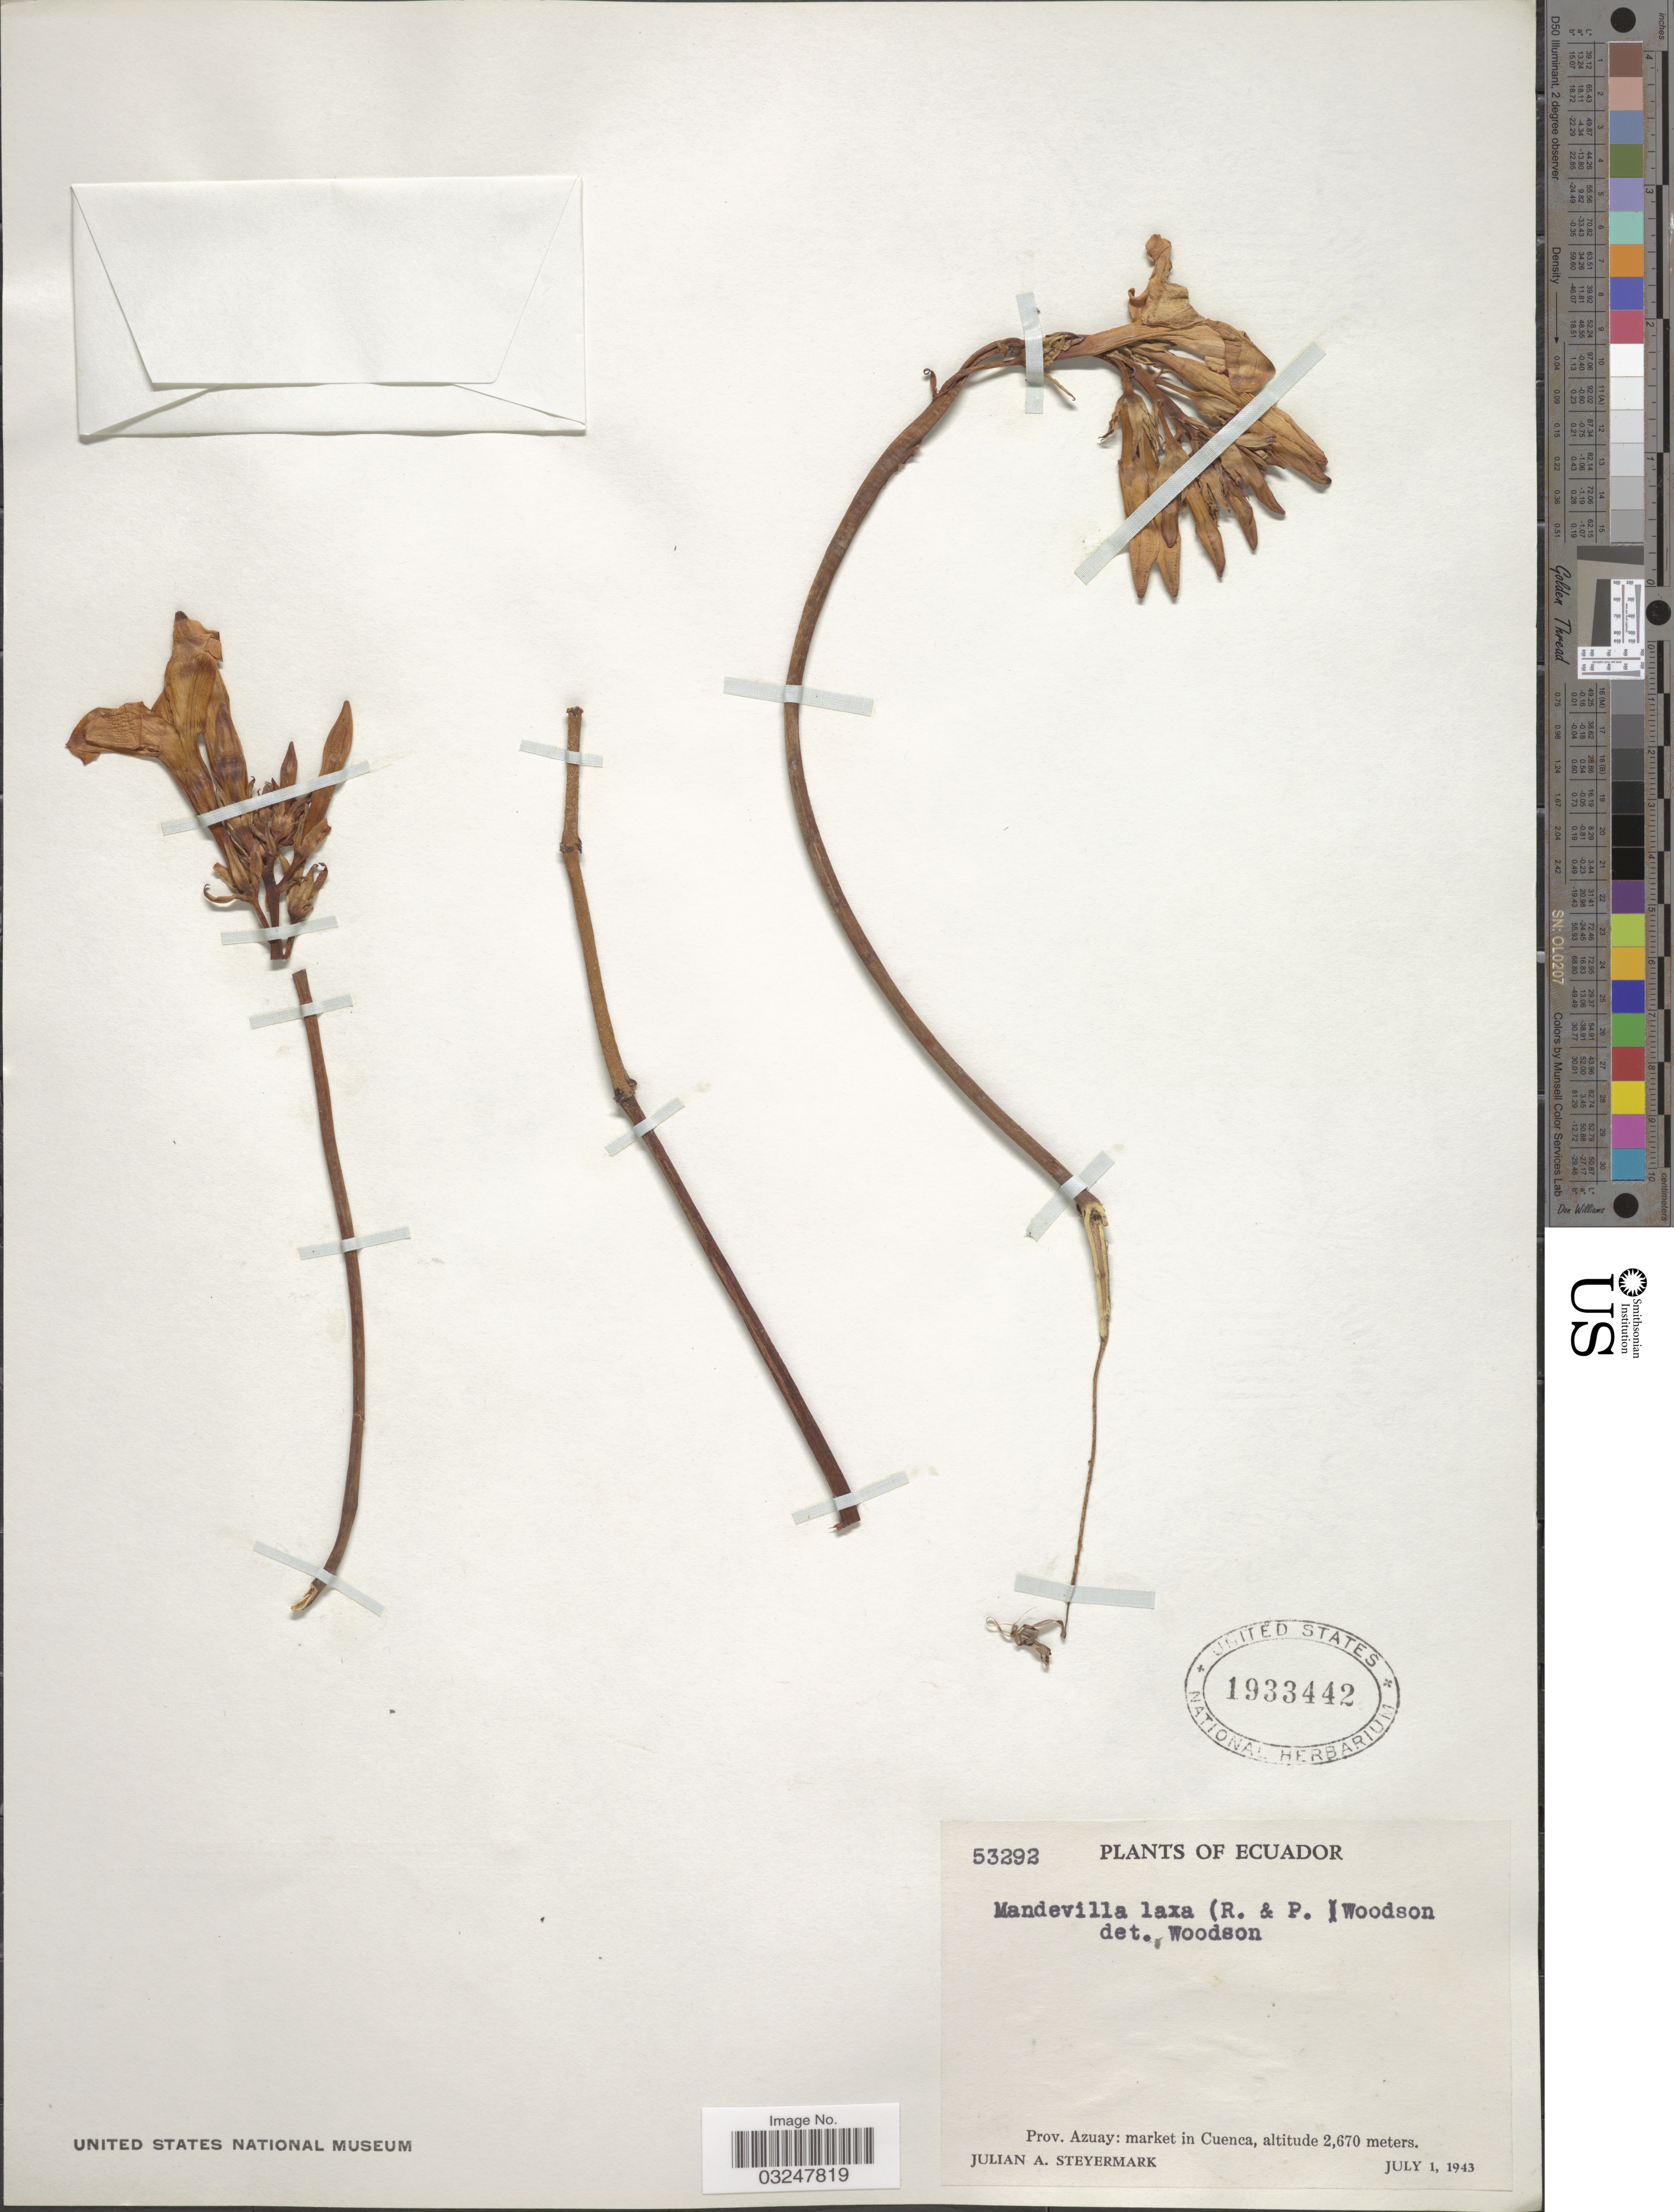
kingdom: Plantae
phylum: Tracheophyta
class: Magnoliopsida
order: Gentianales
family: Apocynaceae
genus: Mandevilla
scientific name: Mandevilla laxa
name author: (Ruiz & Pav.) J. Woodson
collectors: J. Steyermark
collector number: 53292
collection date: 1943-07-01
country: Ecuador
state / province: Azuay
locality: Prov. Azuay: market in Cuenca.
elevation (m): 2670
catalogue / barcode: US 1933442